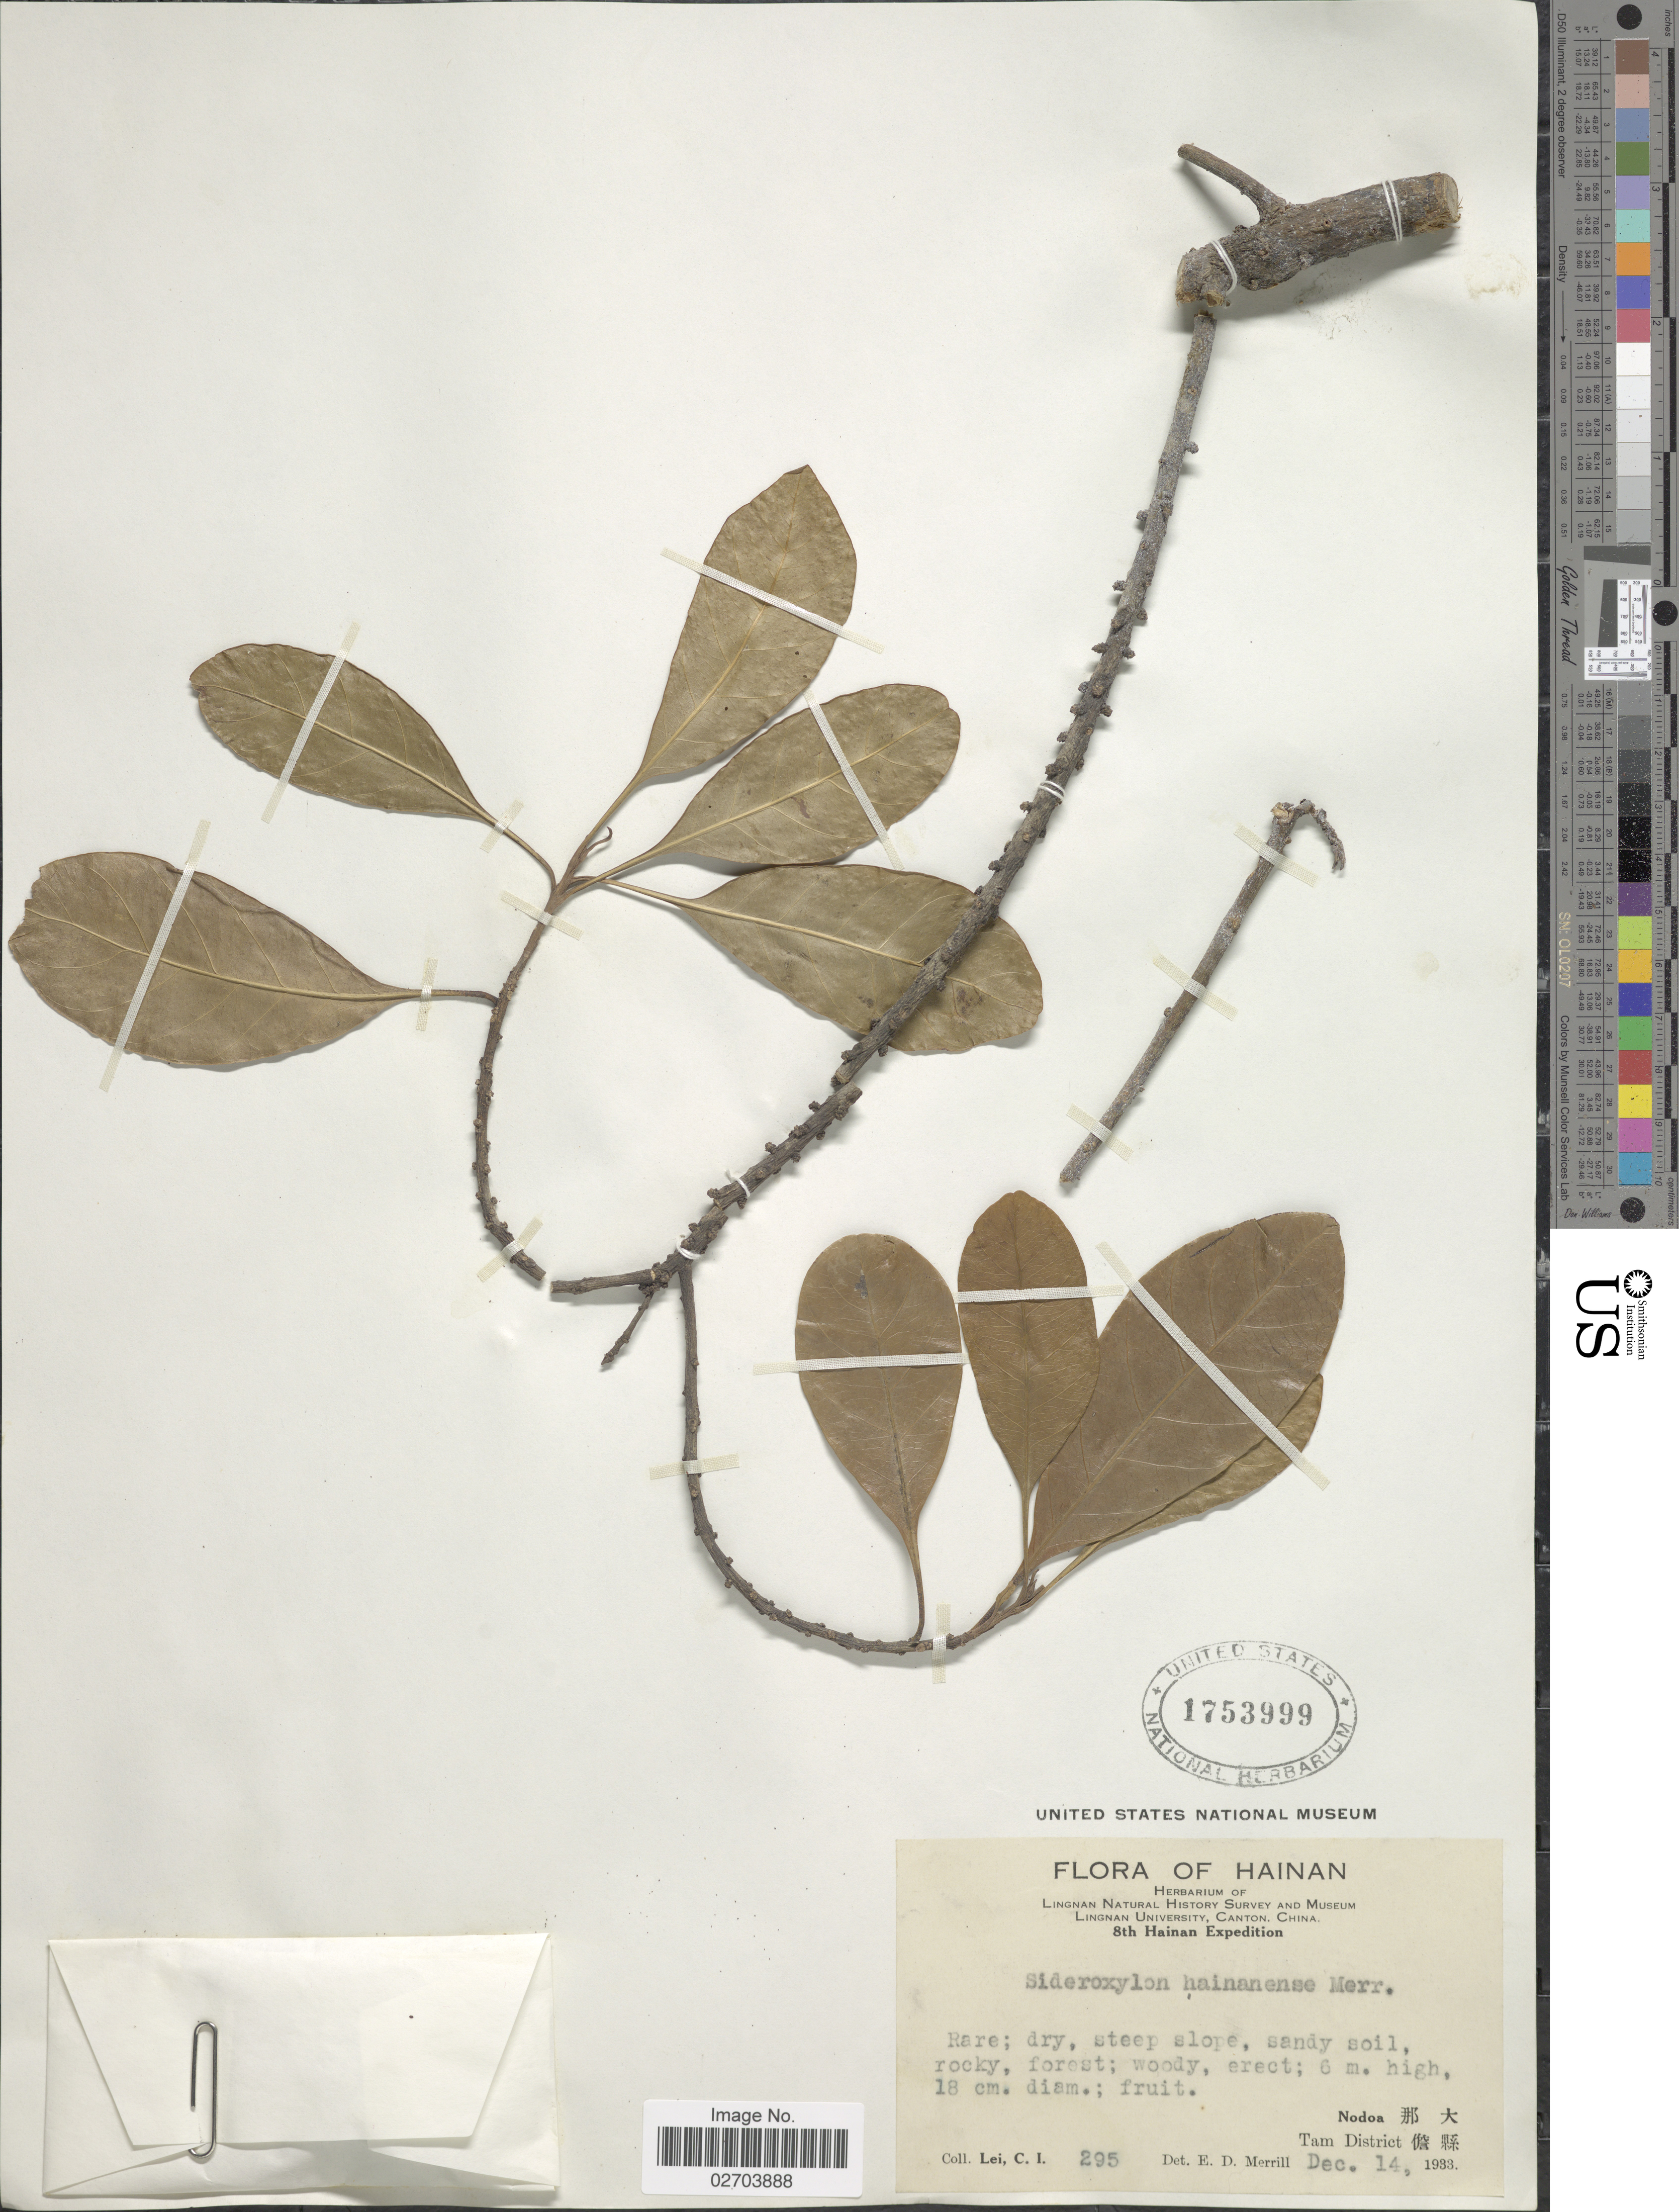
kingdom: Plantae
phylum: Tracheophyta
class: Magnoliopsida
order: Ericales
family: Sapotaceae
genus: Sideroxylon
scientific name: Sideroxylon hainanense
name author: Merr.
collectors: C. I. Lei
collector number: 295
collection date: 1933-12-14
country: China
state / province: Hainan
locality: Tam District- Nodoa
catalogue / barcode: US 1753999